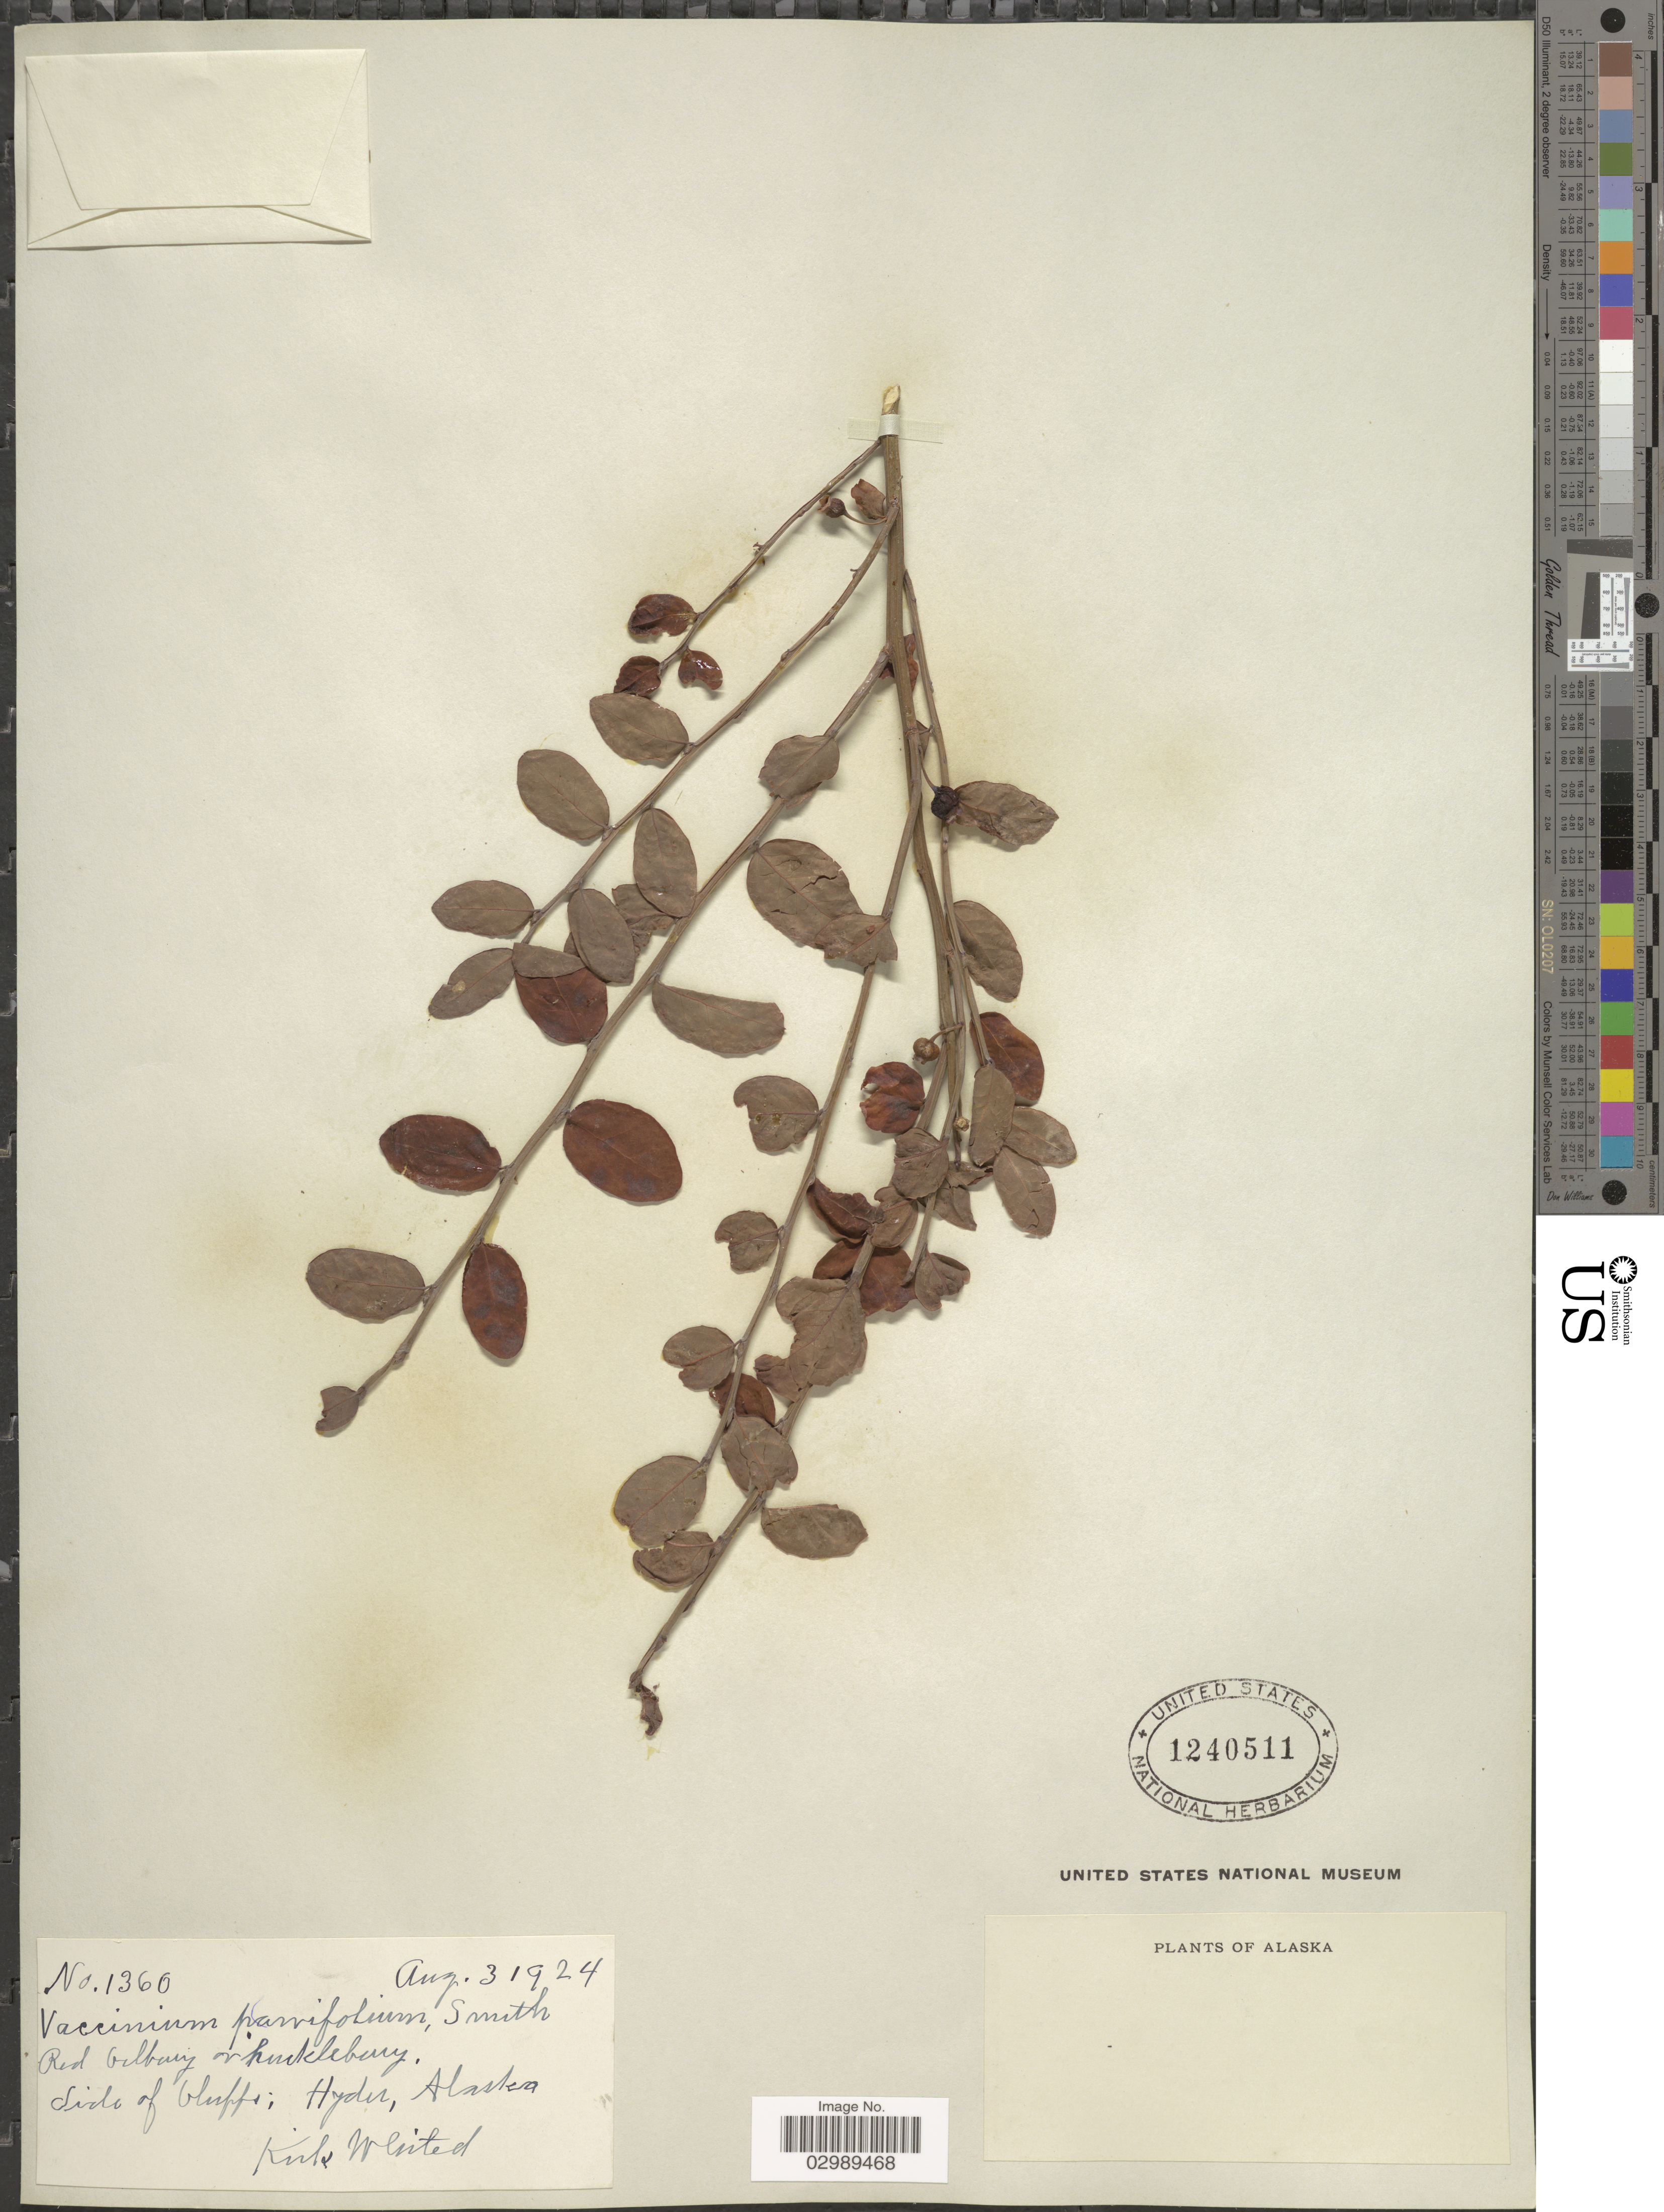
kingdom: Plantae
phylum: Tracheophyta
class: Magnoliopsida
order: Ericales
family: Ericaceae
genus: Vaccinium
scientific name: Vaccinium parvifolium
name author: Small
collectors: K. Whited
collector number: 1360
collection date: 1924-08-03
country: United States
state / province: Alaska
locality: Side of bluffs: Hyder.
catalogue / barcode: US 1240511